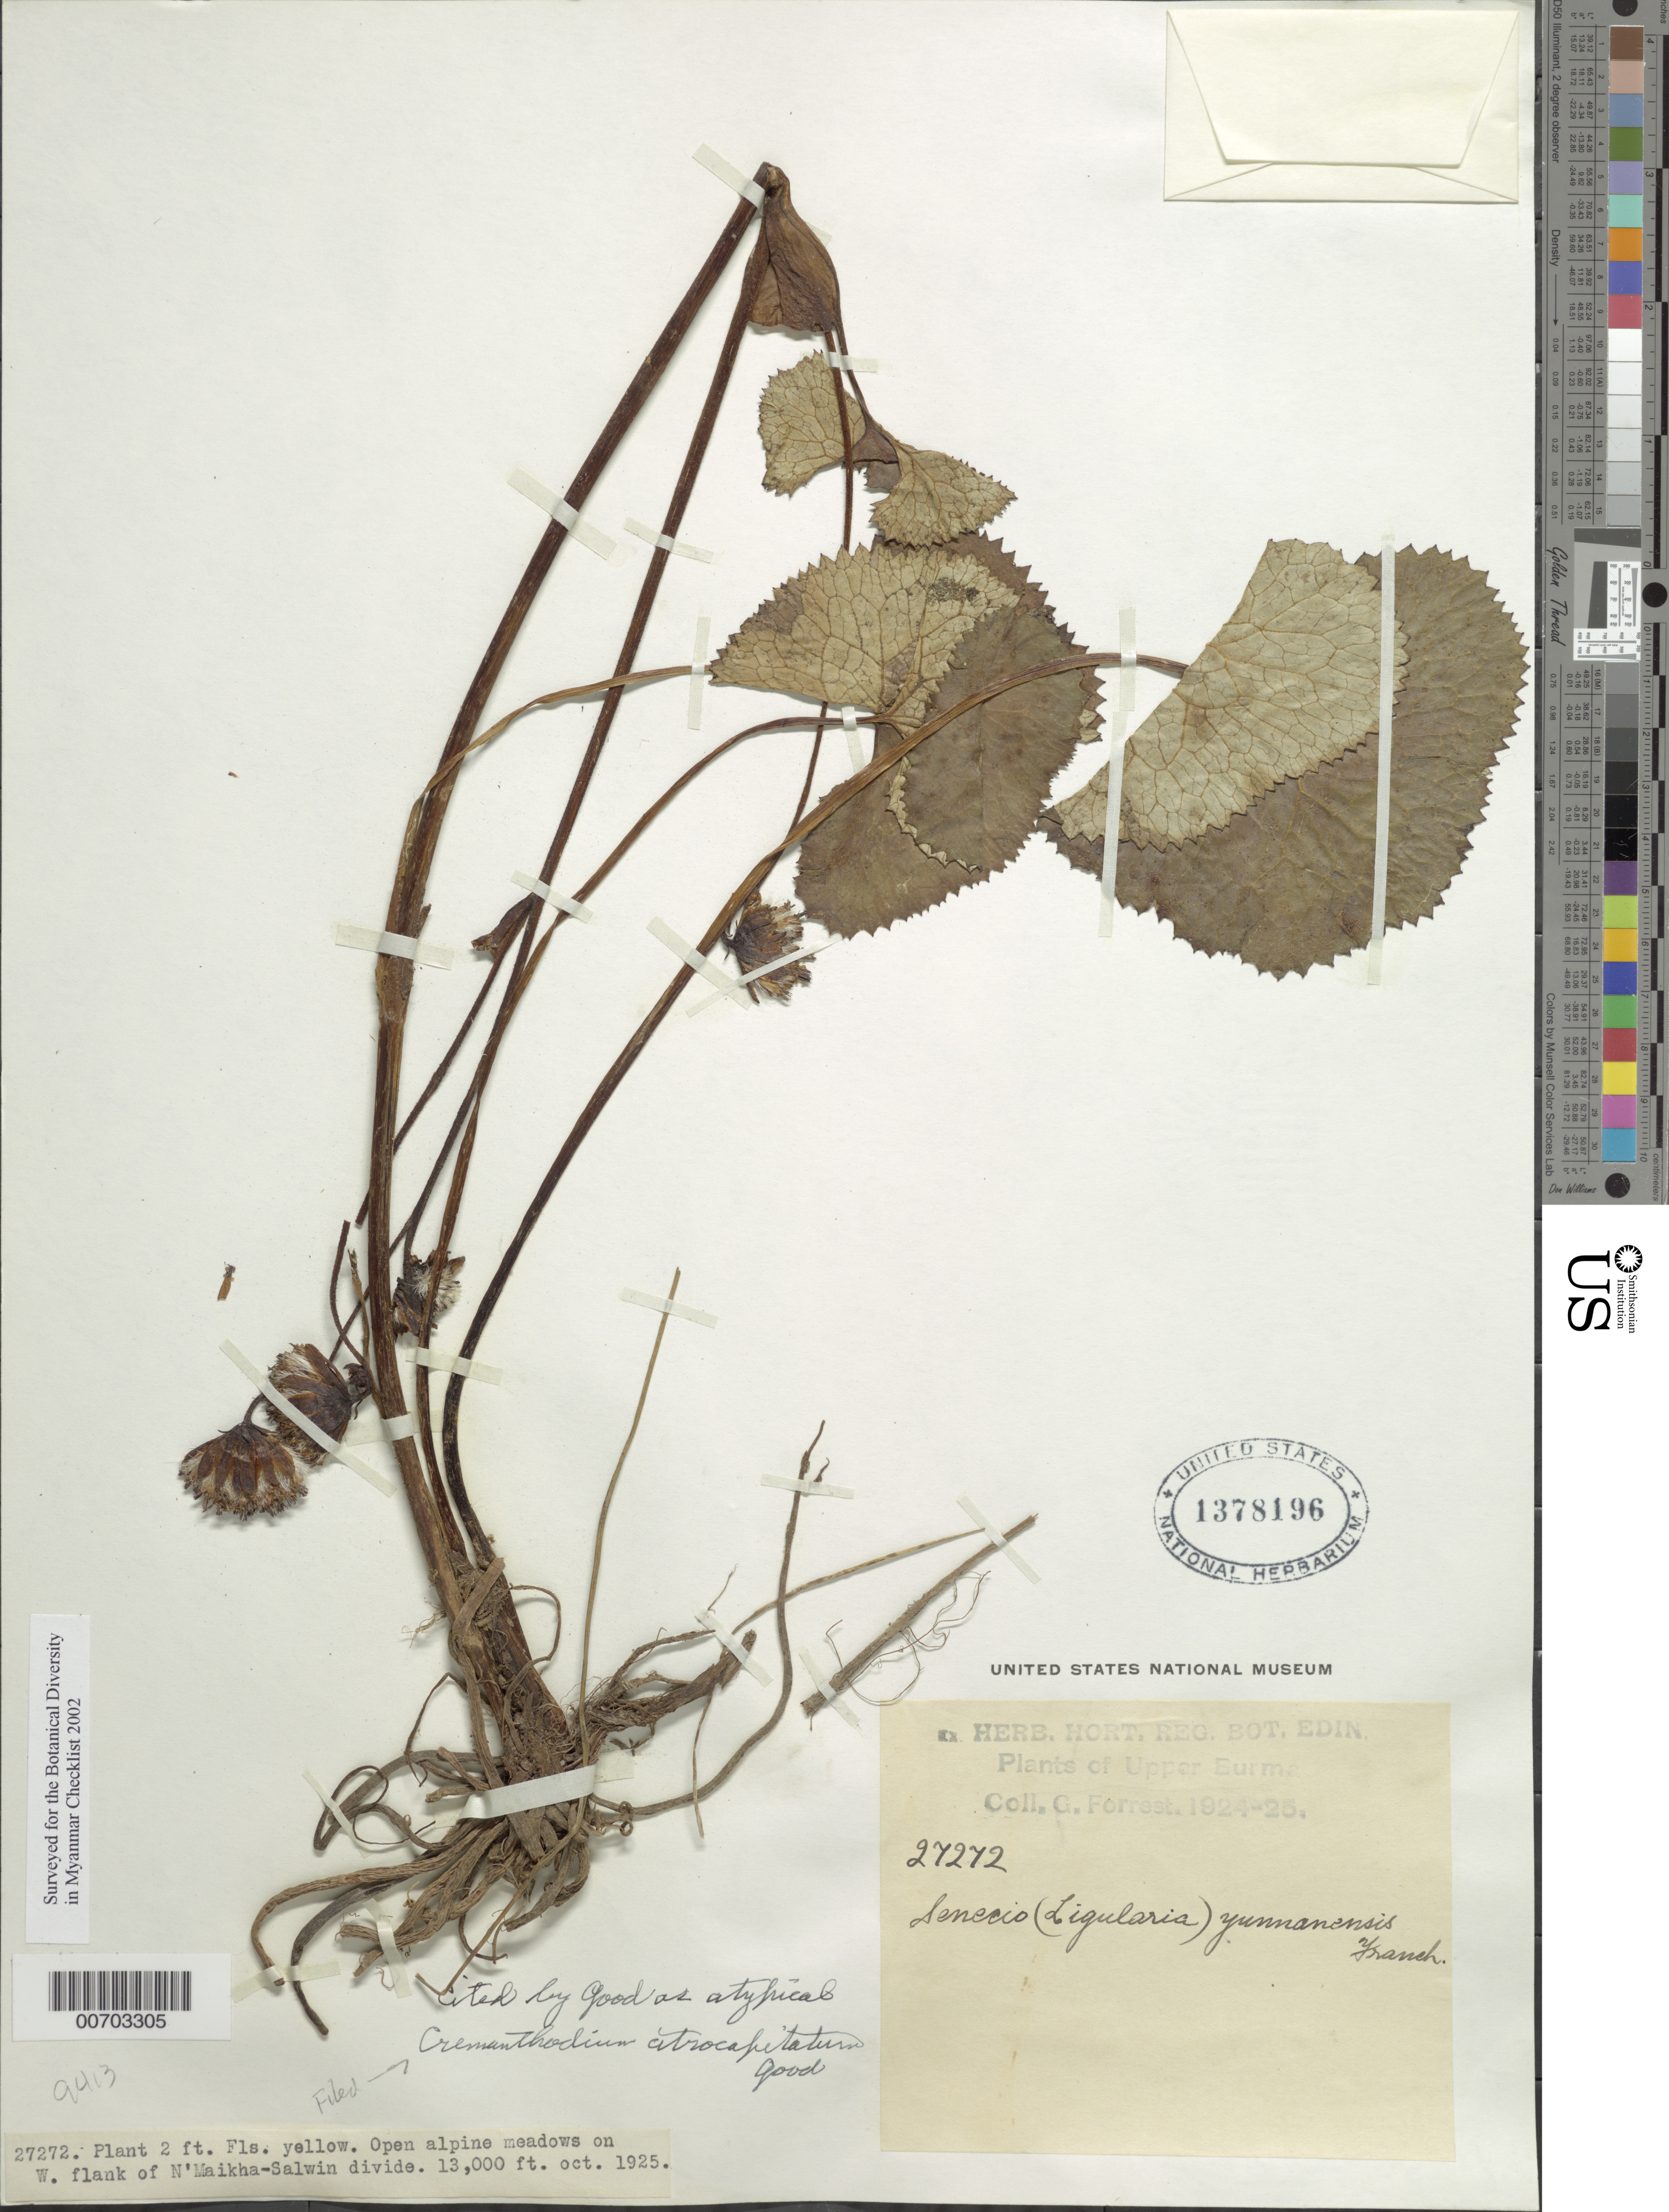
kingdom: Plantae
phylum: Tracheophyta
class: Magnoliopsida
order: Asterales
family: Asteraceae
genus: Cremanthodium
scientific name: Cremanthodium atrocapitatum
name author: R.D. Good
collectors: G. Forrest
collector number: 27272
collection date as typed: Oct 1925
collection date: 1925-10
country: Myanmar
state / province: Kachin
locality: N'Maikha-Salwin Divide, W flank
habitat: Open alpine meadows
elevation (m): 3962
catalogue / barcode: US 1378196